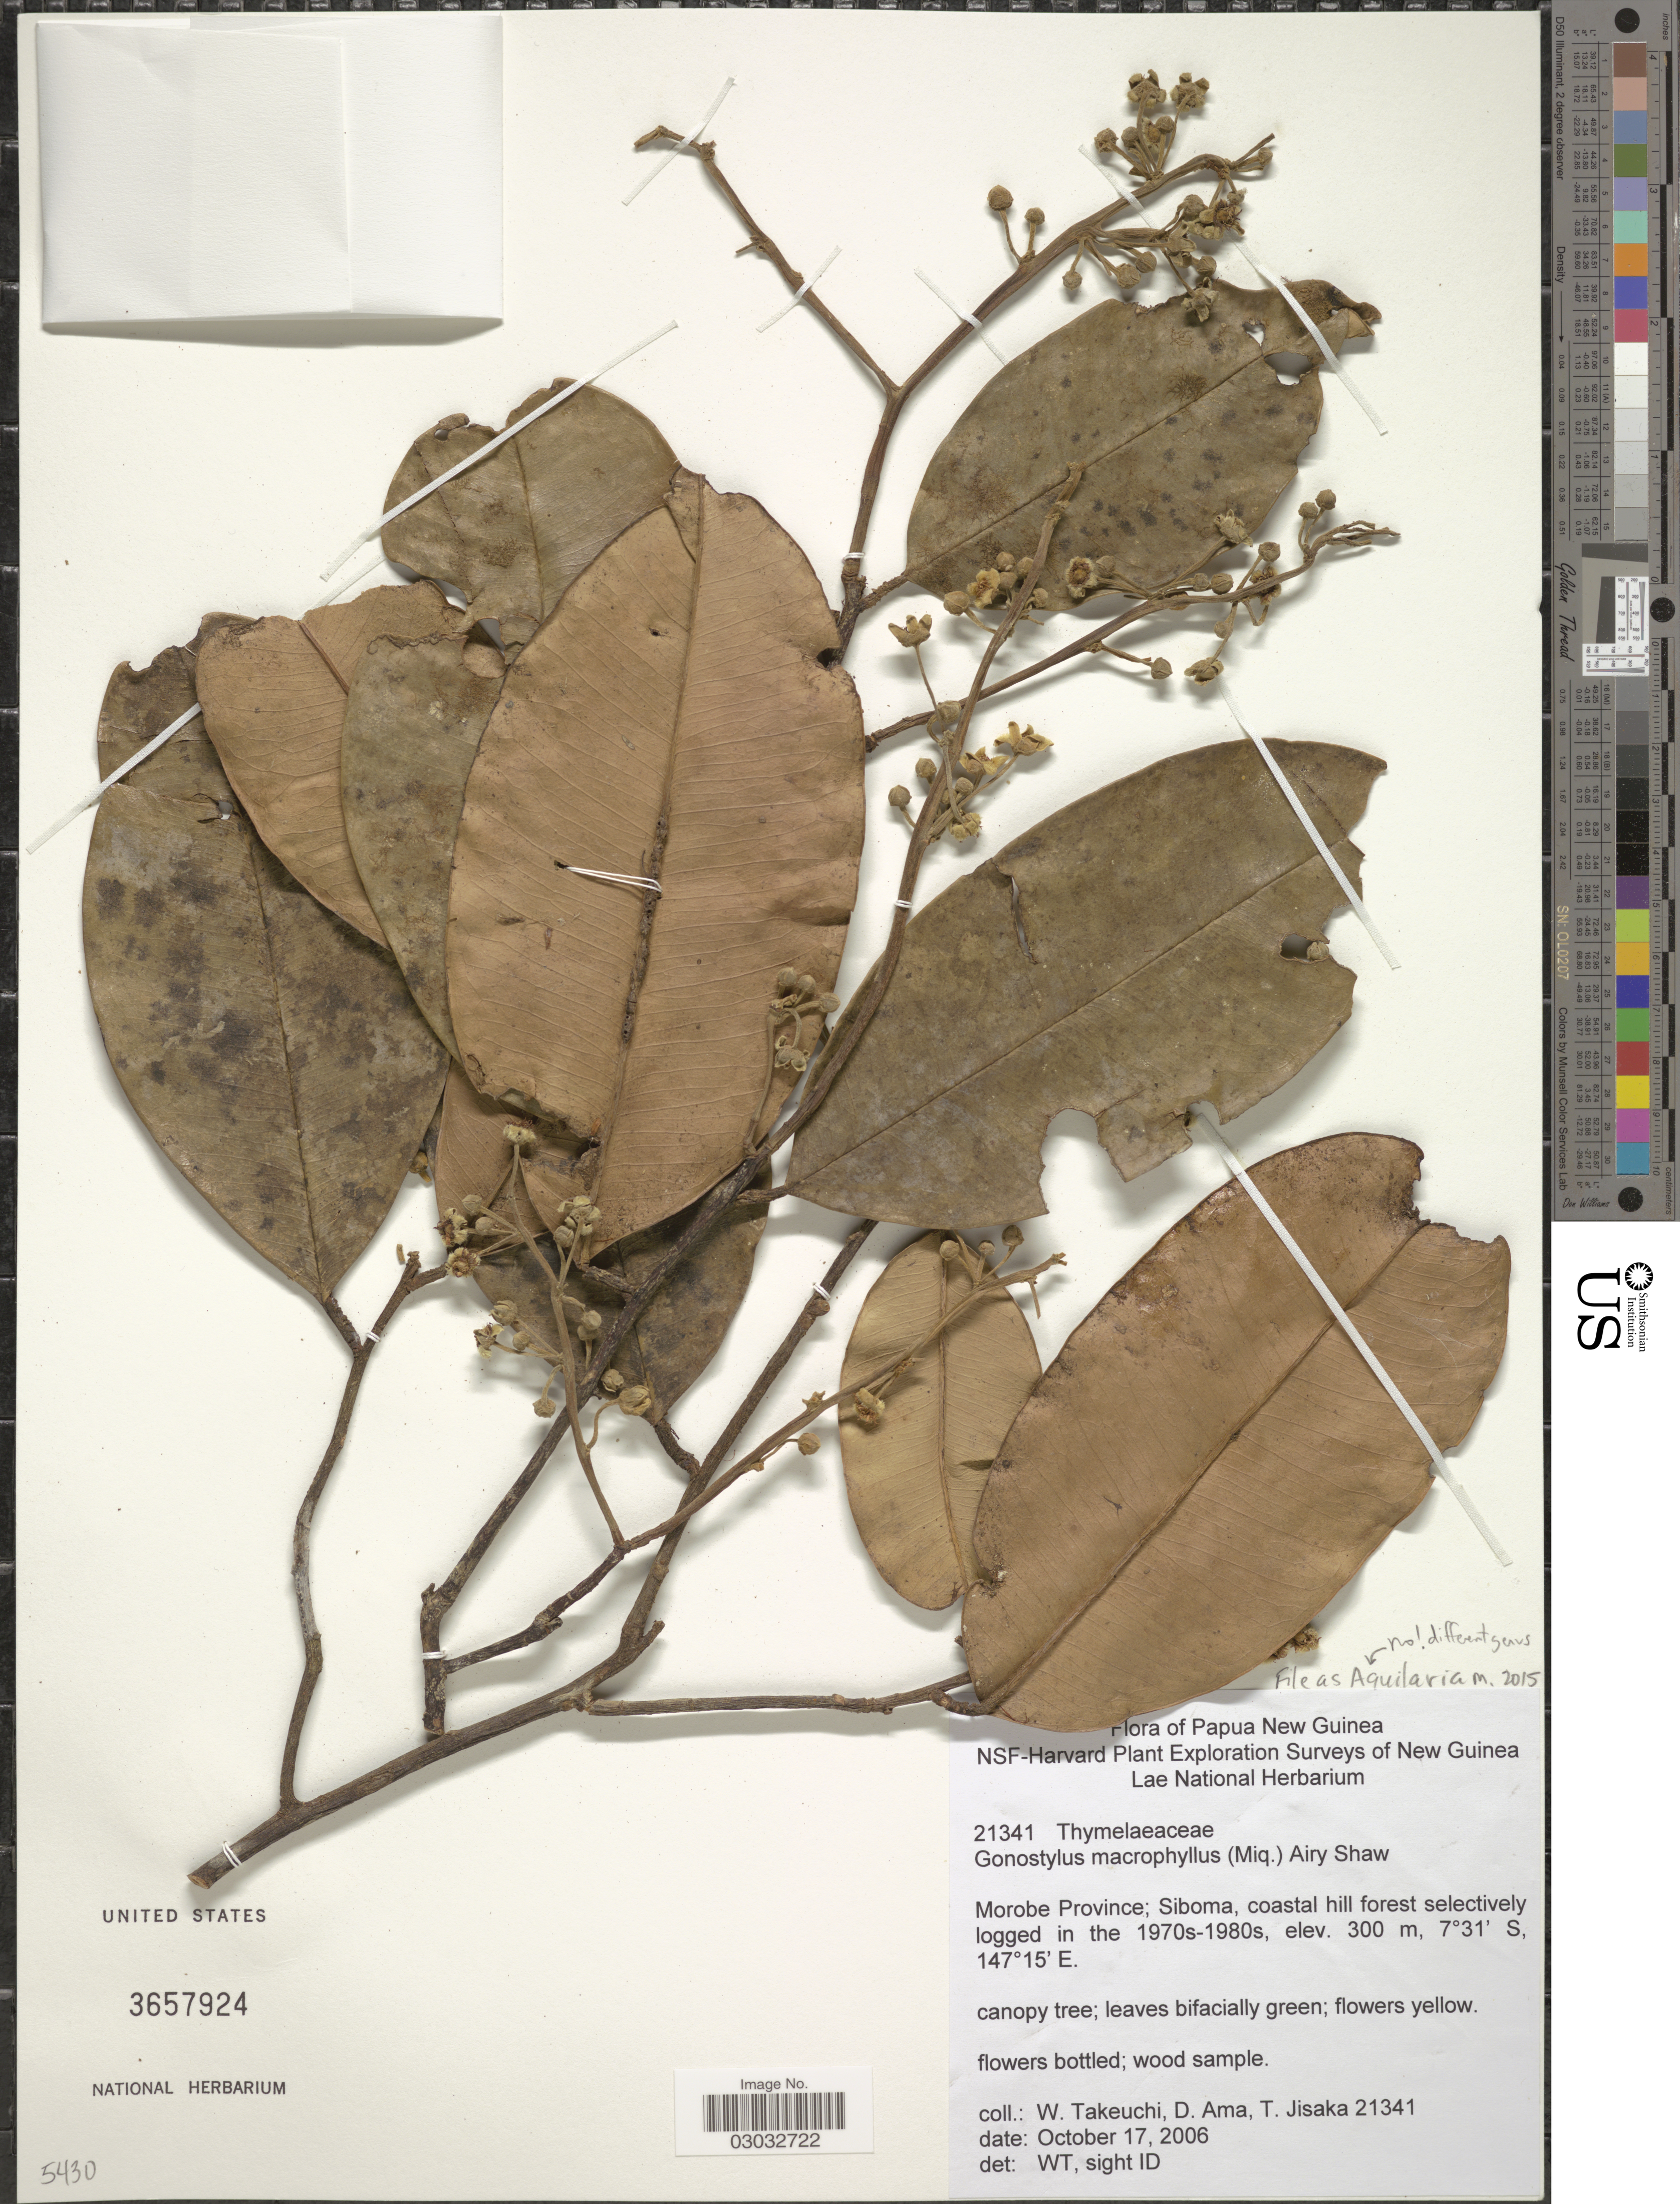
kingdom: Plantae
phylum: Tracheophyta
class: Magnoliopsida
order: Malvales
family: Thymelaeaceae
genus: Gonystylus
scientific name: Gonystylus macrophyllus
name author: (Miq.) Airy Shaw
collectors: W. Takeuchi, D. Ama & T. Jisaka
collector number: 21341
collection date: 2006-10-17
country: Papua New Guinea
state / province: Morobe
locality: Siboma, coastal hill forest selectively logged in the 1970s-1980s.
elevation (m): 300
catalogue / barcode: US 3657924